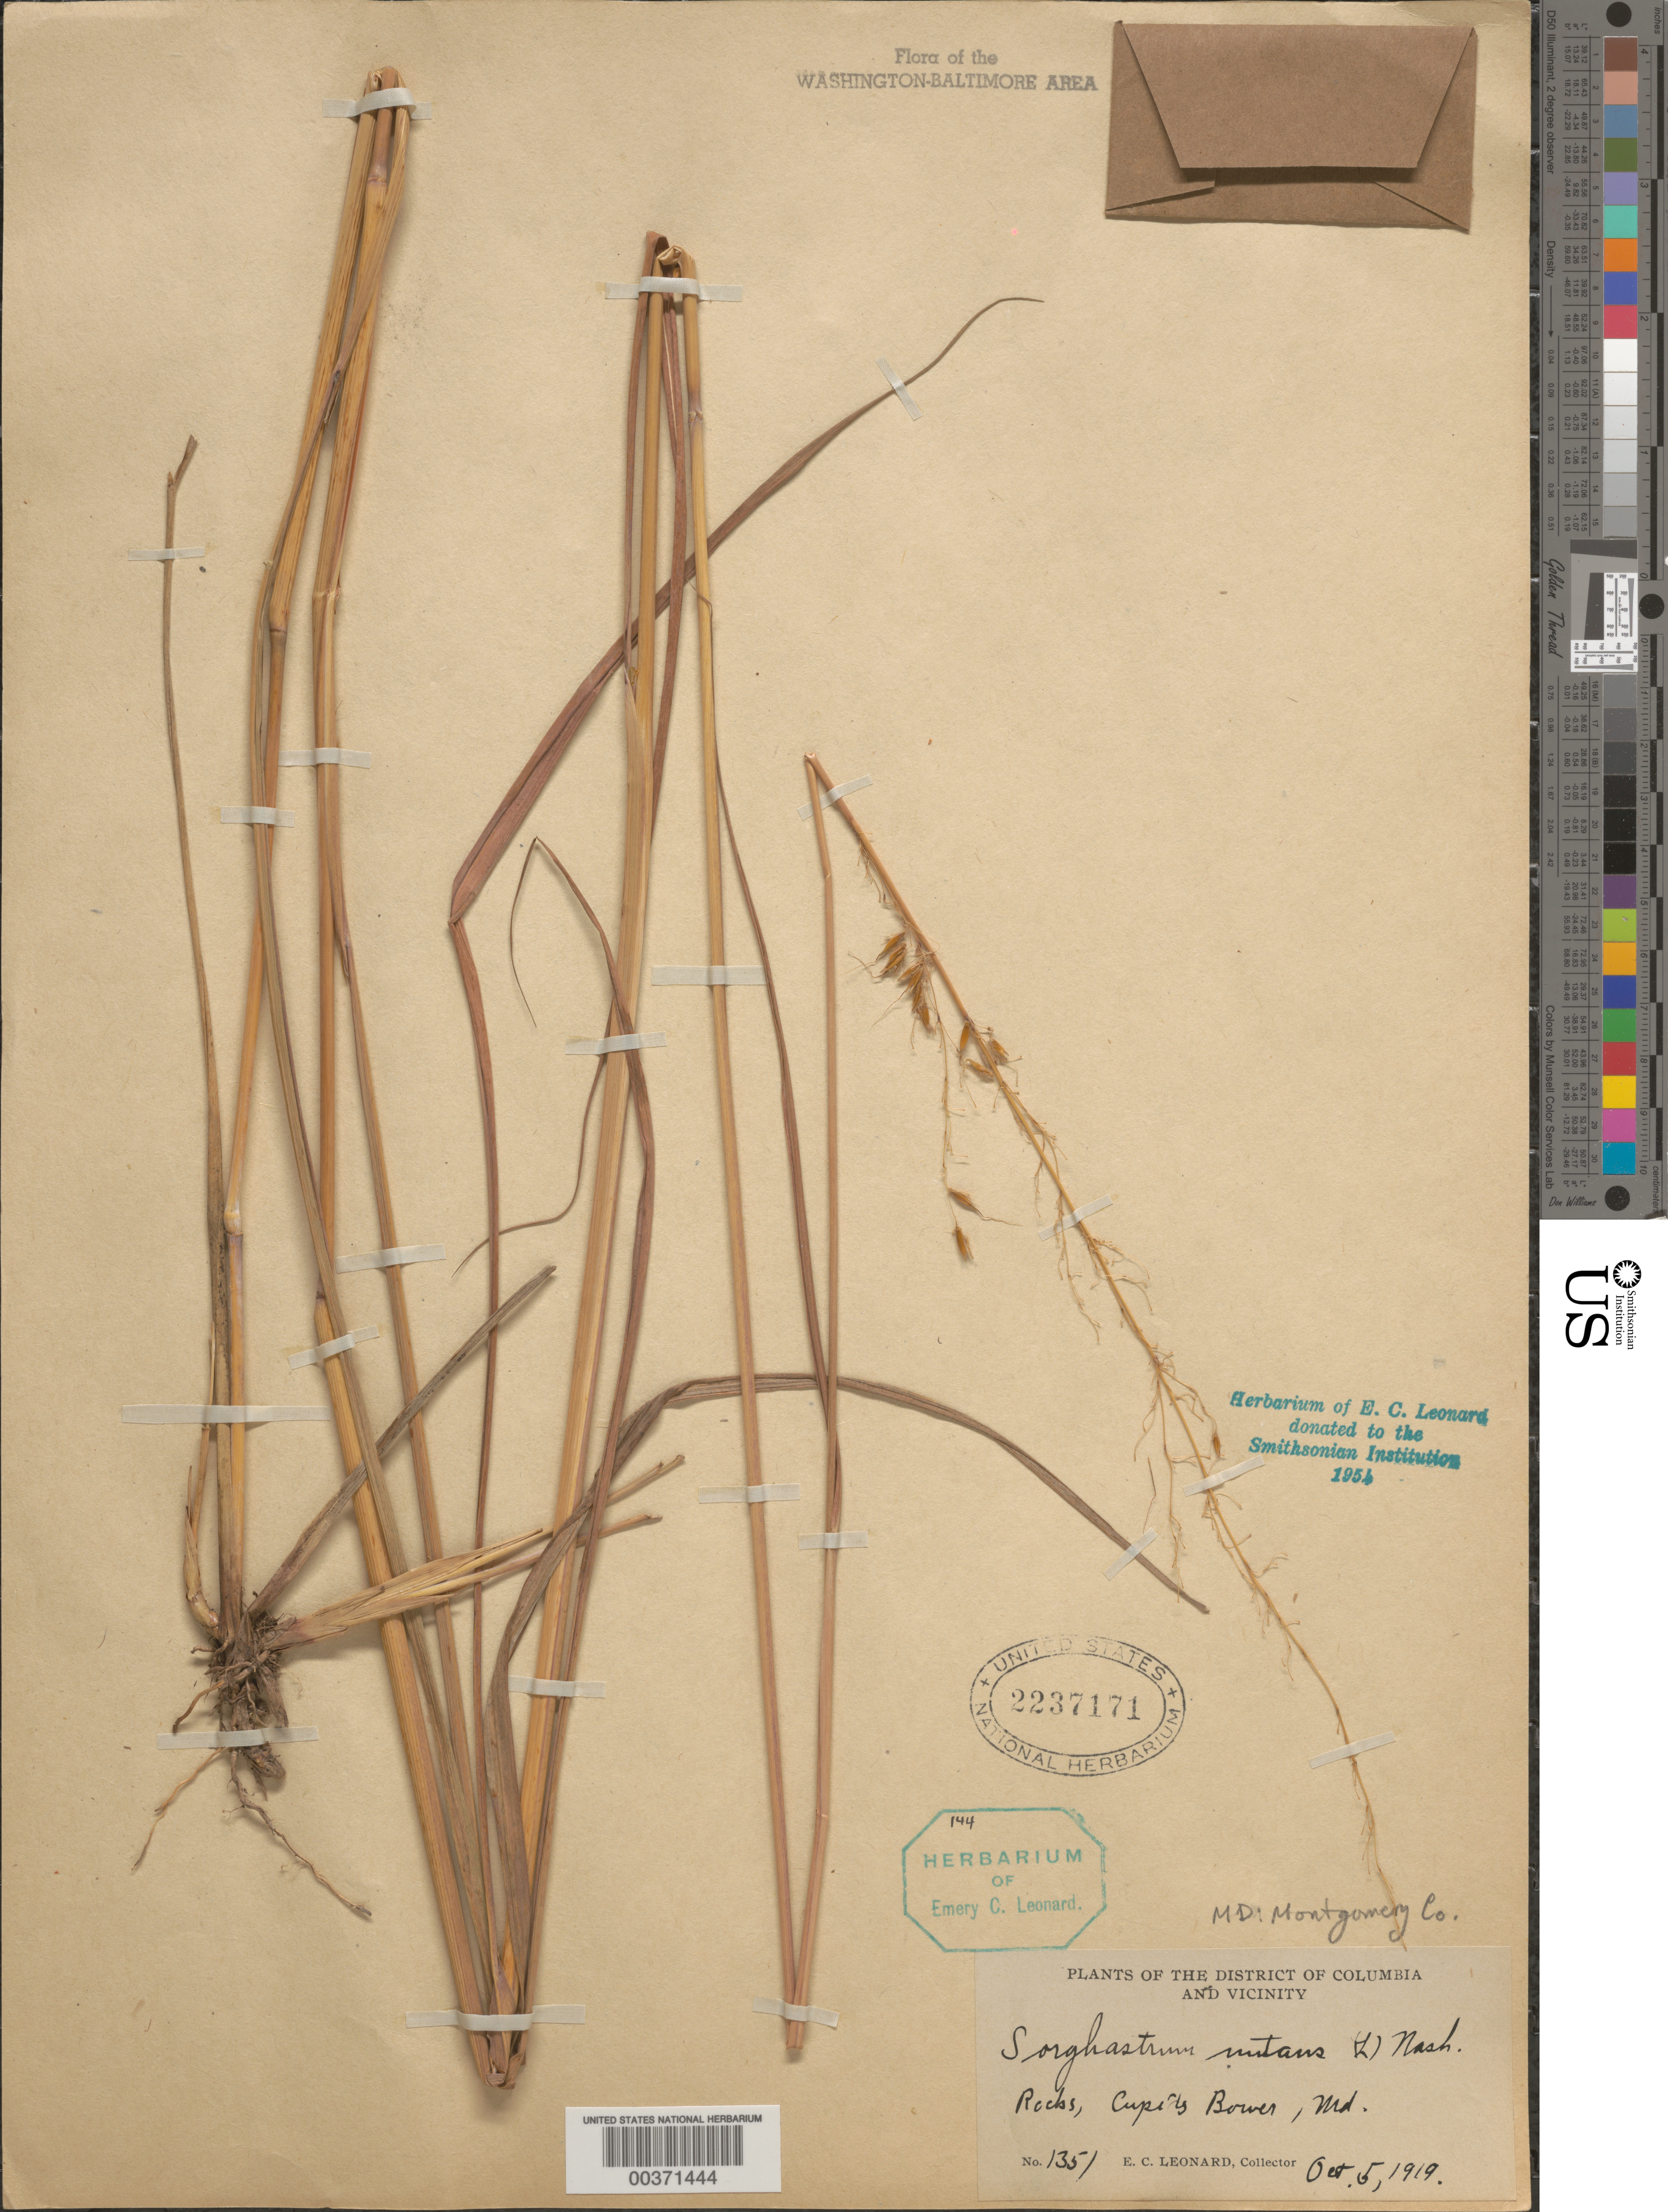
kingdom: Plantae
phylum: Tracheophyta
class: Liliopsida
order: Poales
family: Poaceae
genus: Sorghastrum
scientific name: Sorghastrum nutans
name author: (L.) Nash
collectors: E. C. Leonard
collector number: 1351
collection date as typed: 05 Oct 1919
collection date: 1919-10-05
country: United States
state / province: Maryland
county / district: Montgomery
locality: Cupids Bower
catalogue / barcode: US 2237171